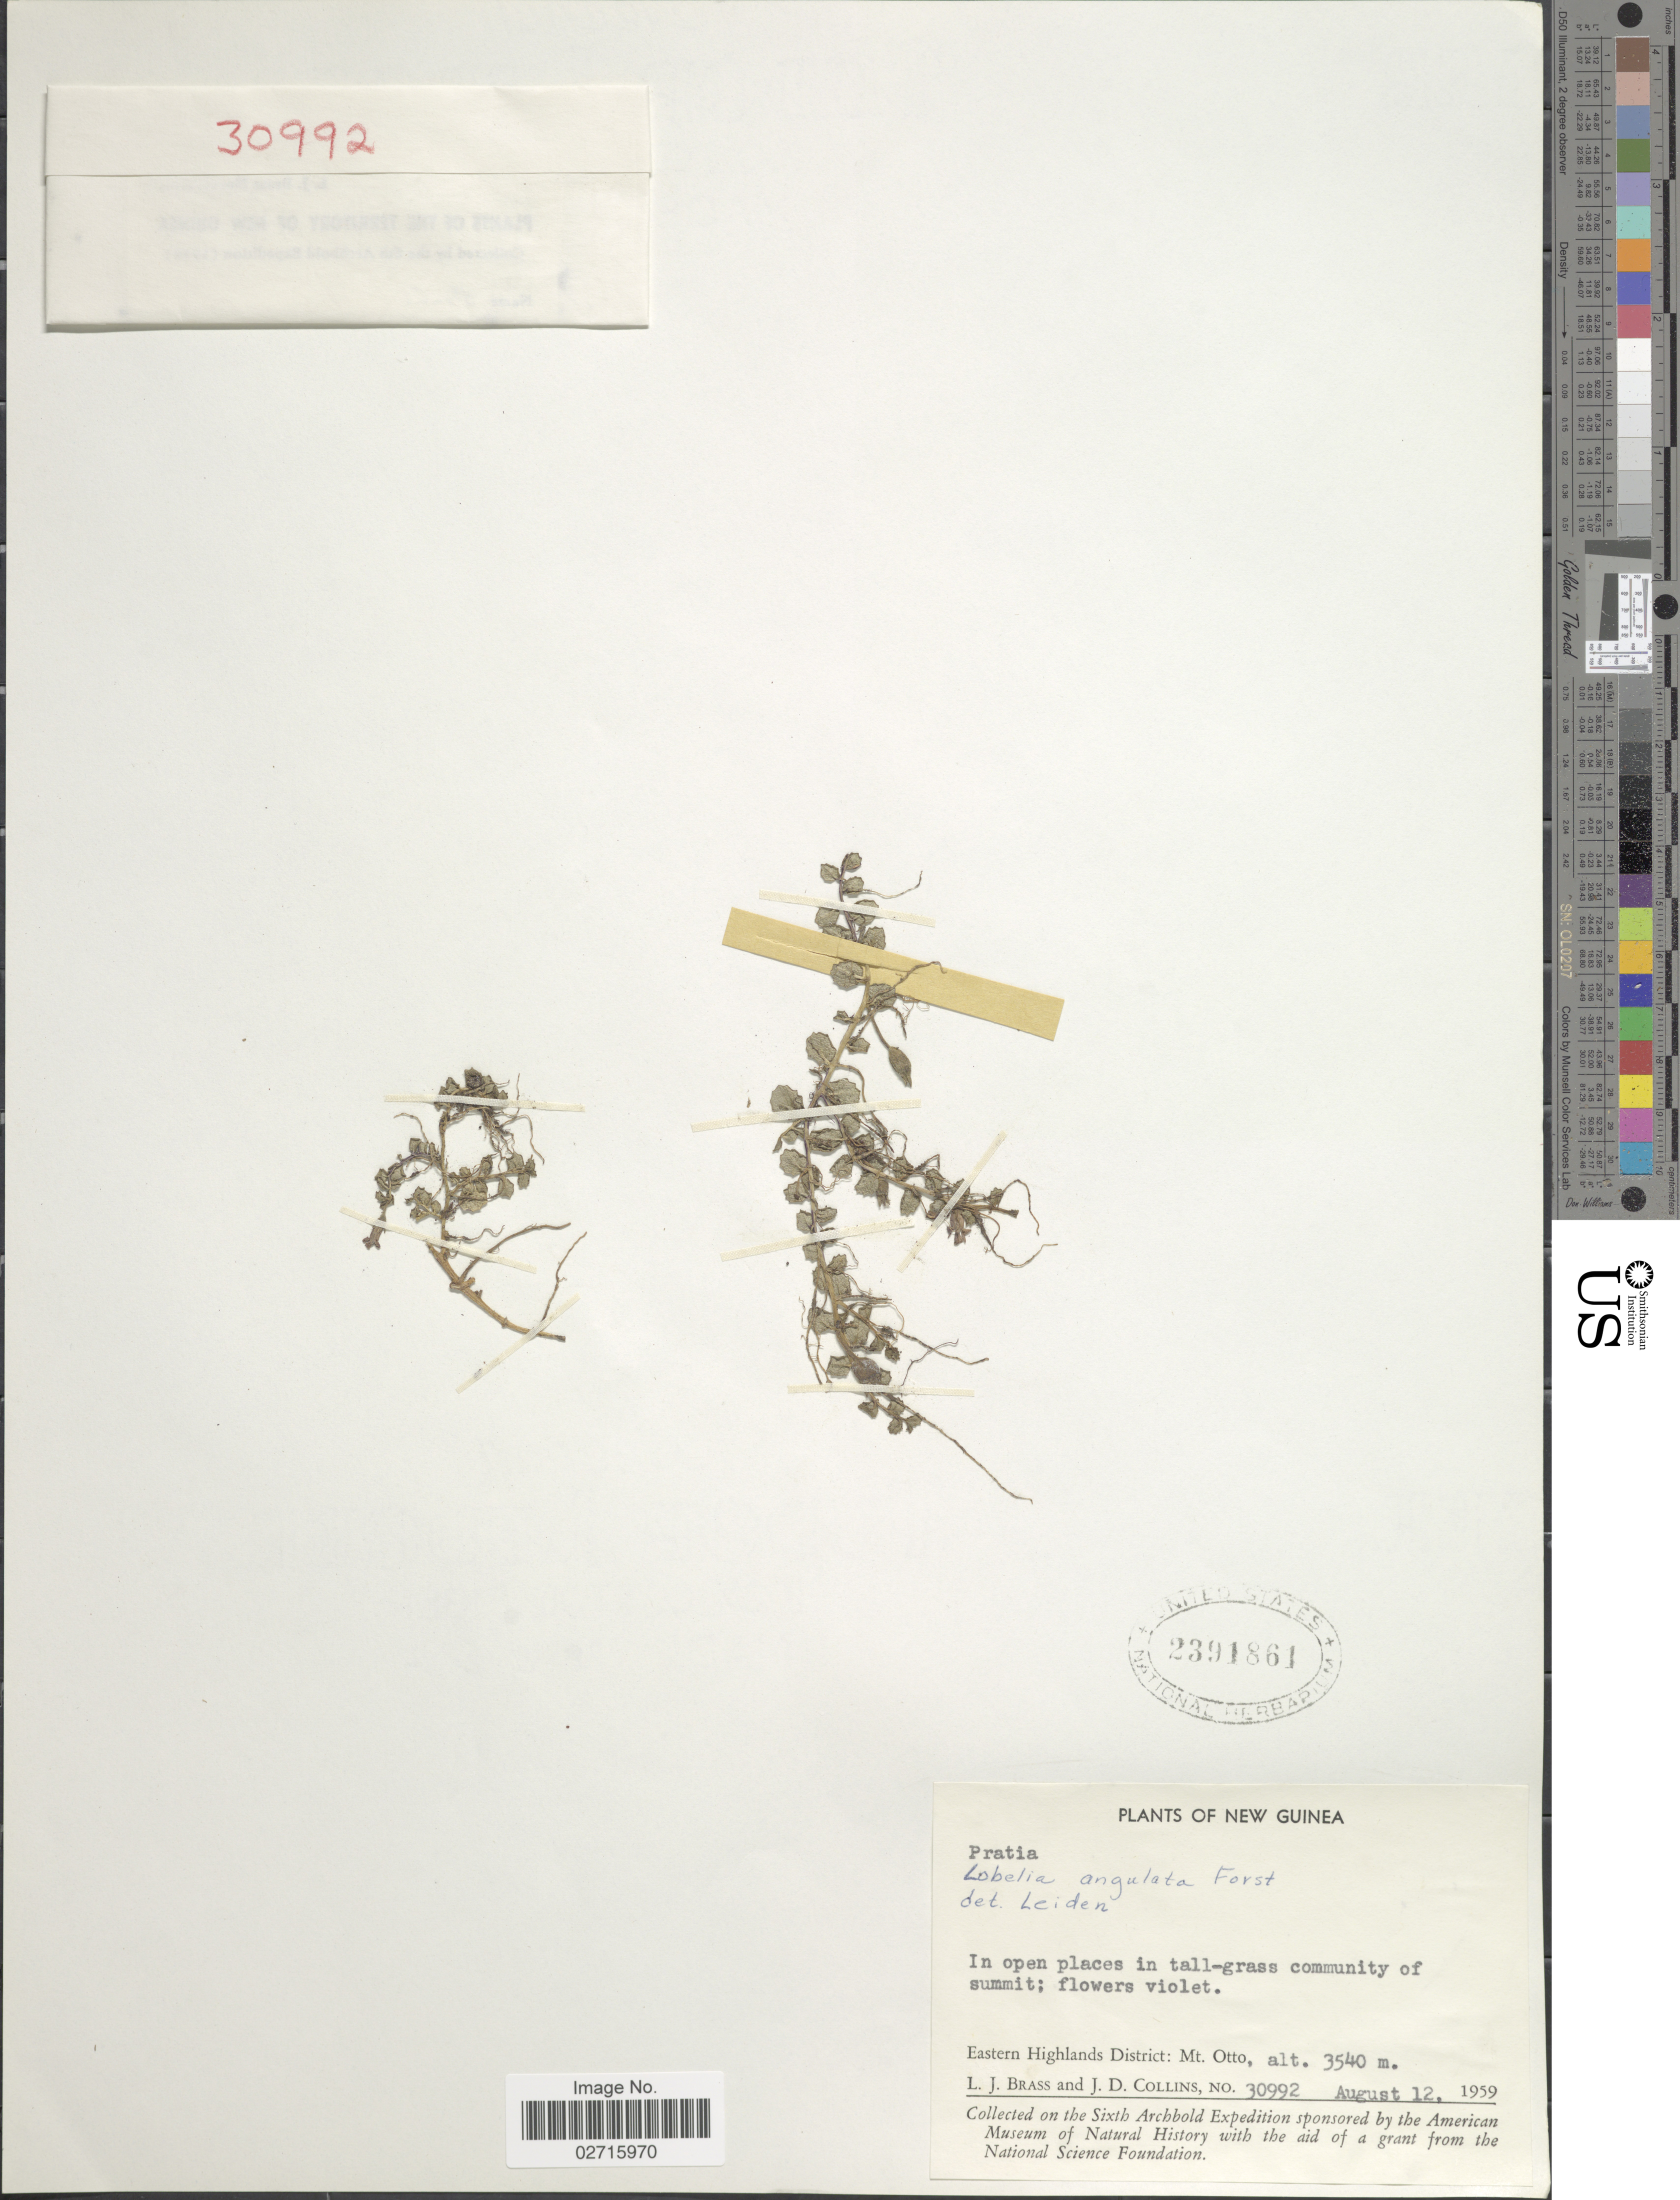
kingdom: Plantae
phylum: Tracheophyta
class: Magnoliopsida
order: Asterales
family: Campanulaceae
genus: Lobelia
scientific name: Lobelia angulata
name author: G. Forst.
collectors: L. J. Brass & J. Collins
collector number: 30992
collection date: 1959-08-12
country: Papua New Guinea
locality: New Guinea, in open places in tall-grass community of summit, Eastern Highlands District: Mt. Otto.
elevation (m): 3540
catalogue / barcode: US 2391861